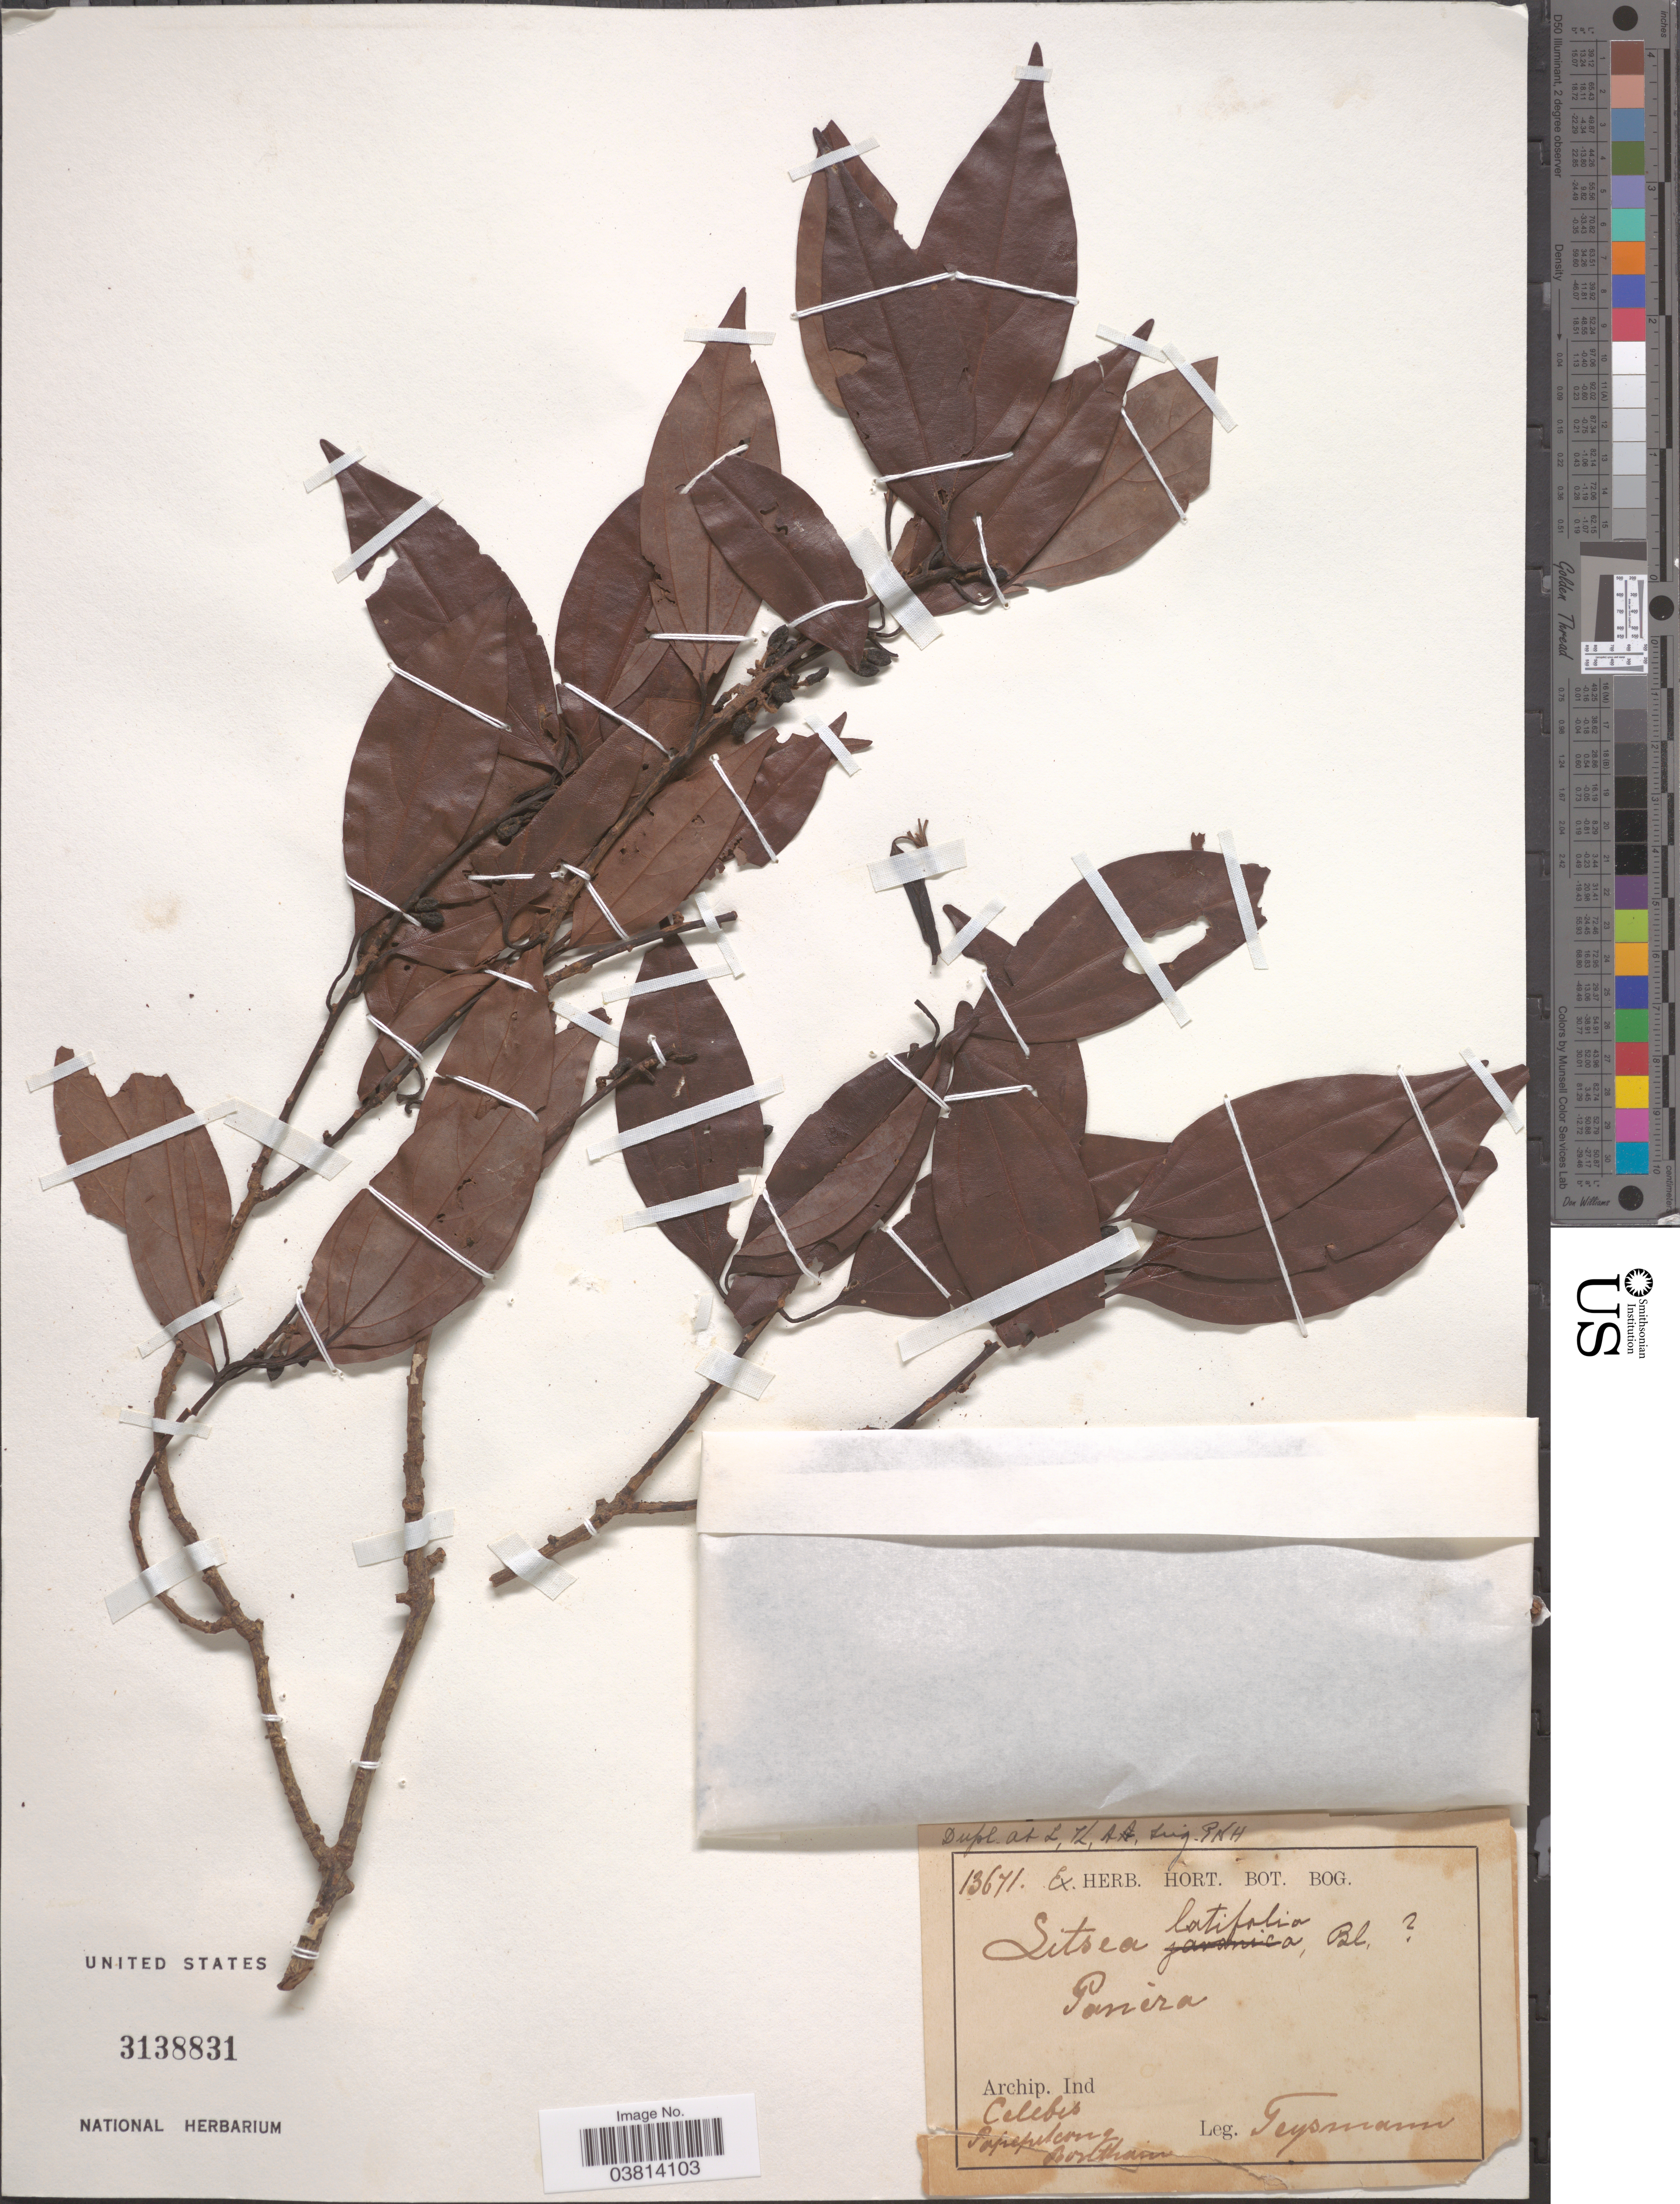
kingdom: Plantae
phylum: Tracheophyta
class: Magnoliopsida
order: Laurales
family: Lauraceae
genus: Litsea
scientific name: Litsea latifolia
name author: Blume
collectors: Teysmann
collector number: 13671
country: Indonesia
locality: Archip. Ind. Celebes. Popepikong, Bonthain.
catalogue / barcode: US 3138831